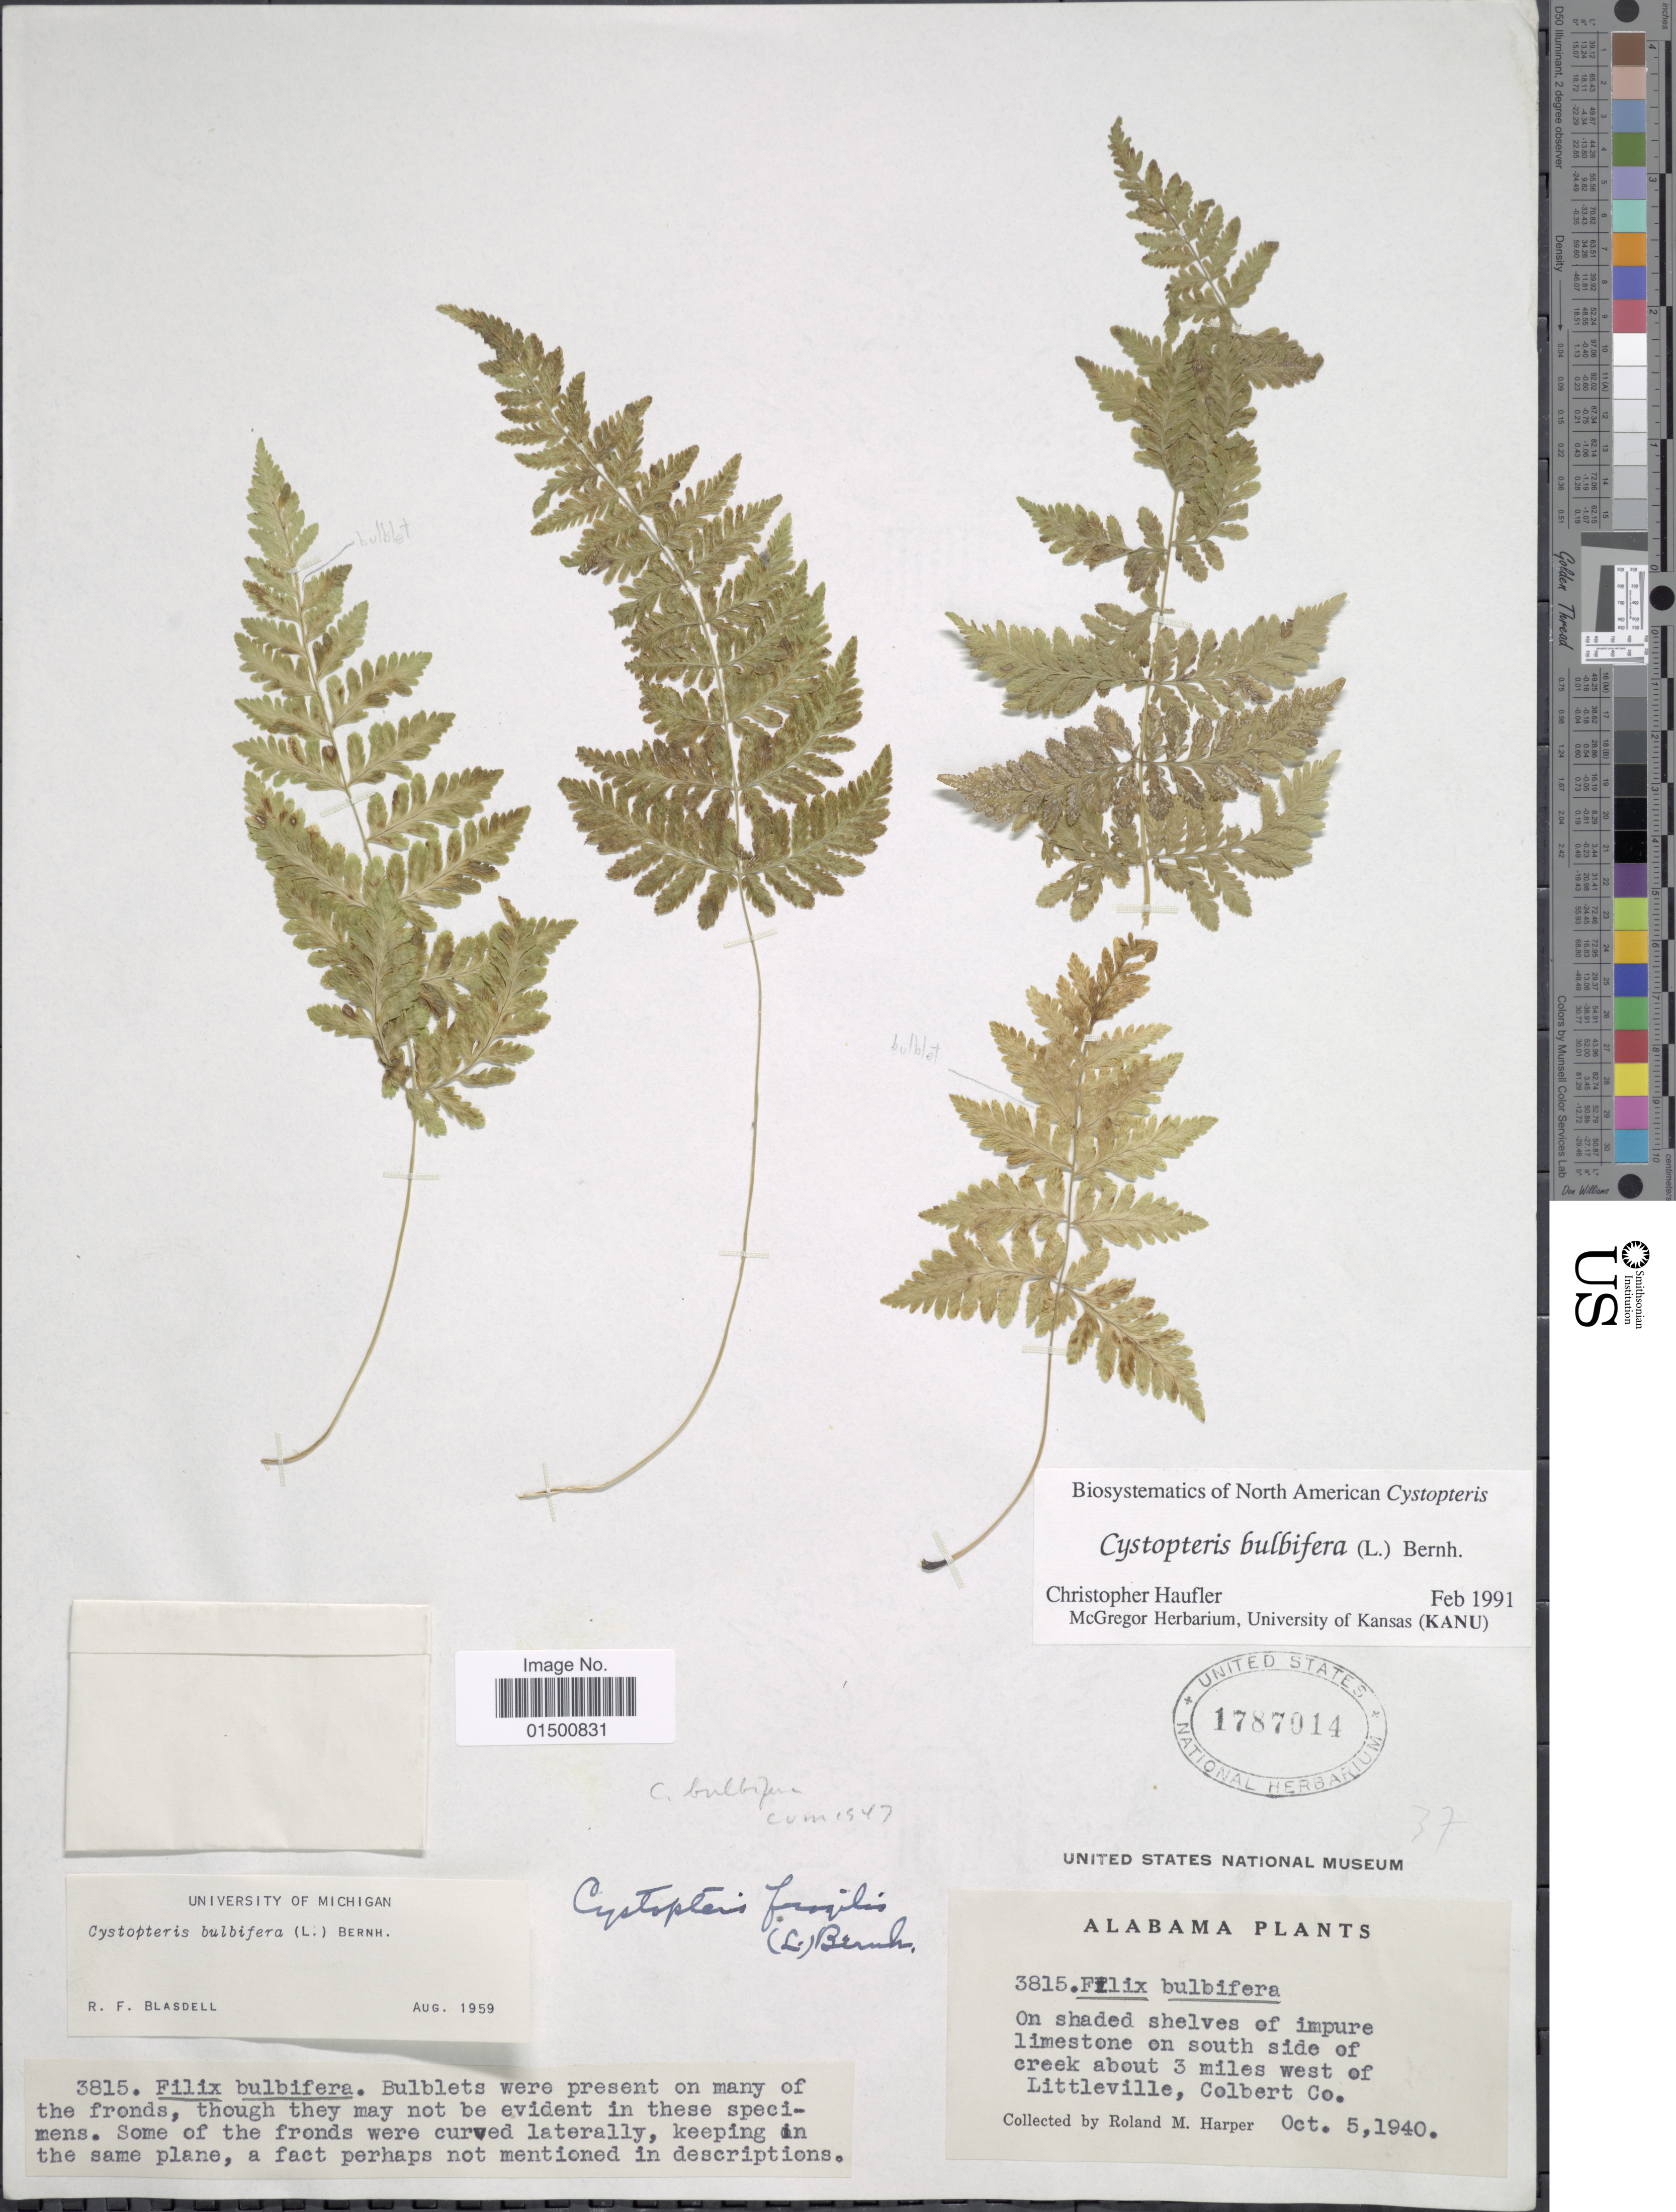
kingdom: Plantae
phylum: Tracheophyta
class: Polypodiopsida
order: Polypodiales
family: Cystopteridaceae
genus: Cystopteris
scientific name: Cystopteris bulbifera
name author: (L.) Bernh.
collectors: R. M. Harper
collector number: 3815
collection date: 1940-10-05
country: United States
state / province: Alabama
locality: On shaded shelves of impure limestone on south side of creek about 3 miles west of Littleville, Colbert Co.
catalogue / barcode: US 1787014